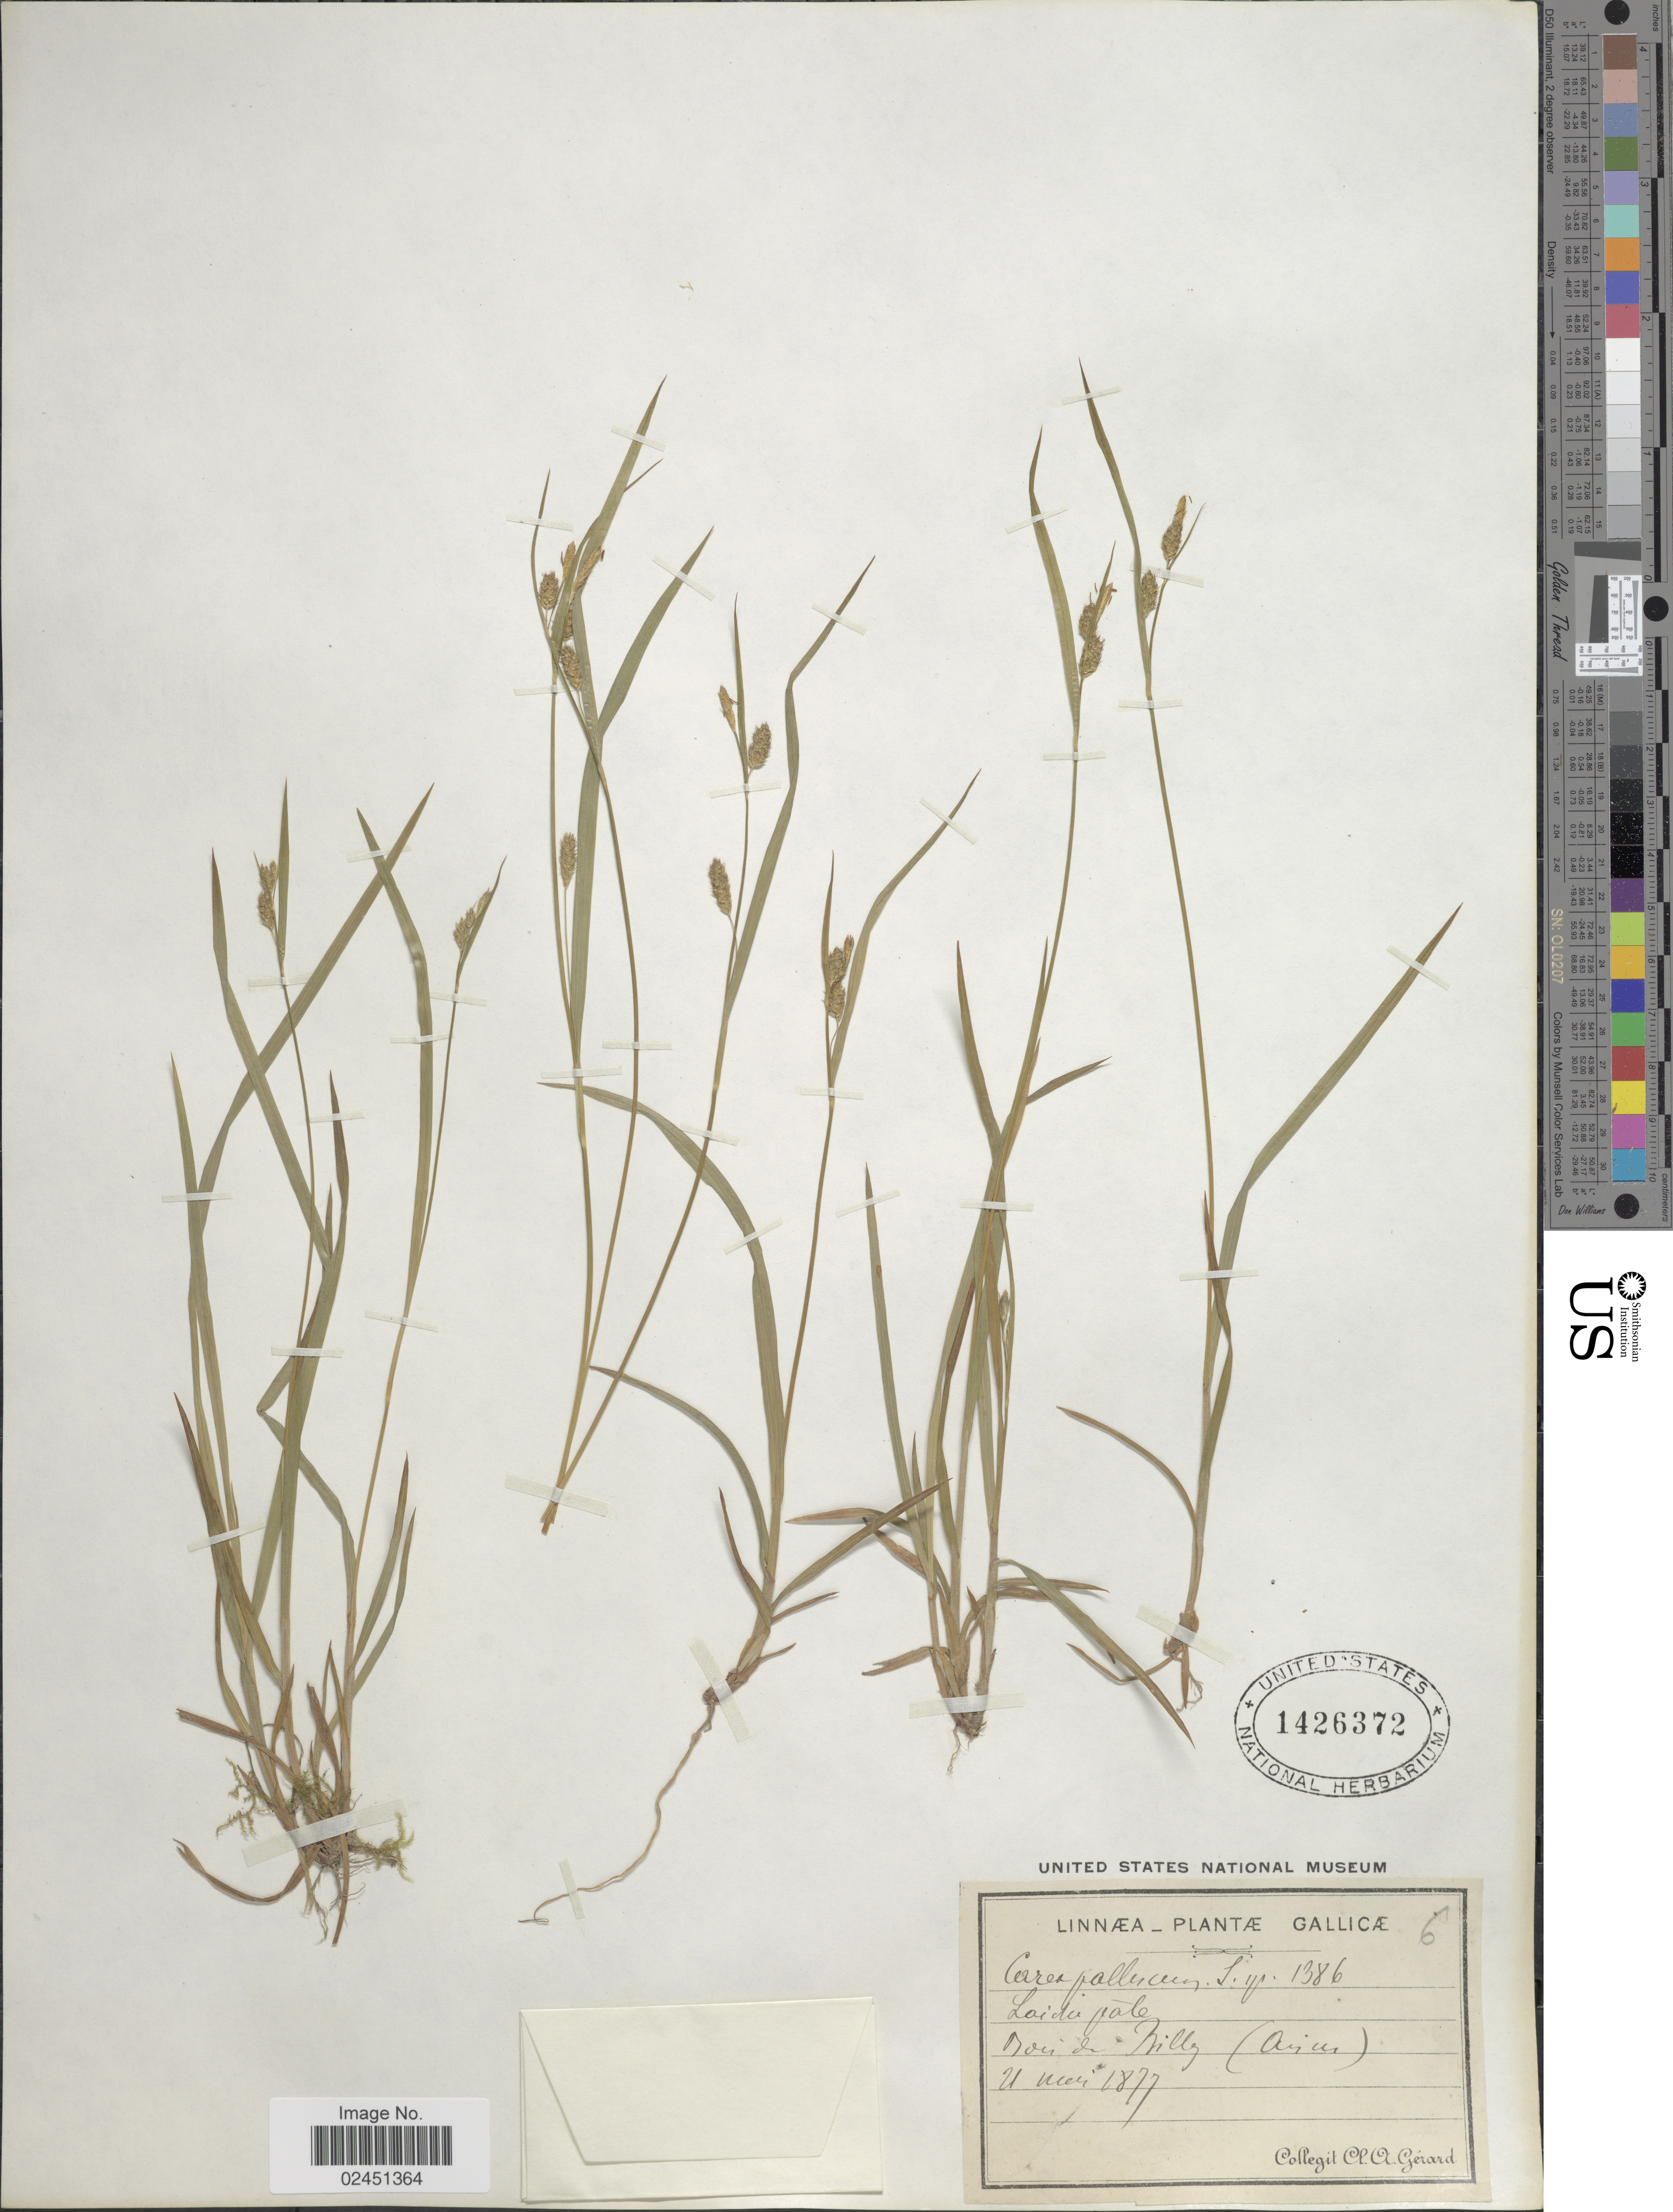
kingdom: Plantae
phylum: Tracheophyta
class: Liliopsida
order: Poales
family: Cyperaceae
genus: Carex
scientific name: Carex pallescens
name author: L.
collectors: C. Gerard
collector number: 6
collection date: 1877-05-21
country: France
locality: Galiicae, Bois de Billy (Aricus) [interpreted]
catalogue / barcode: US 1426372